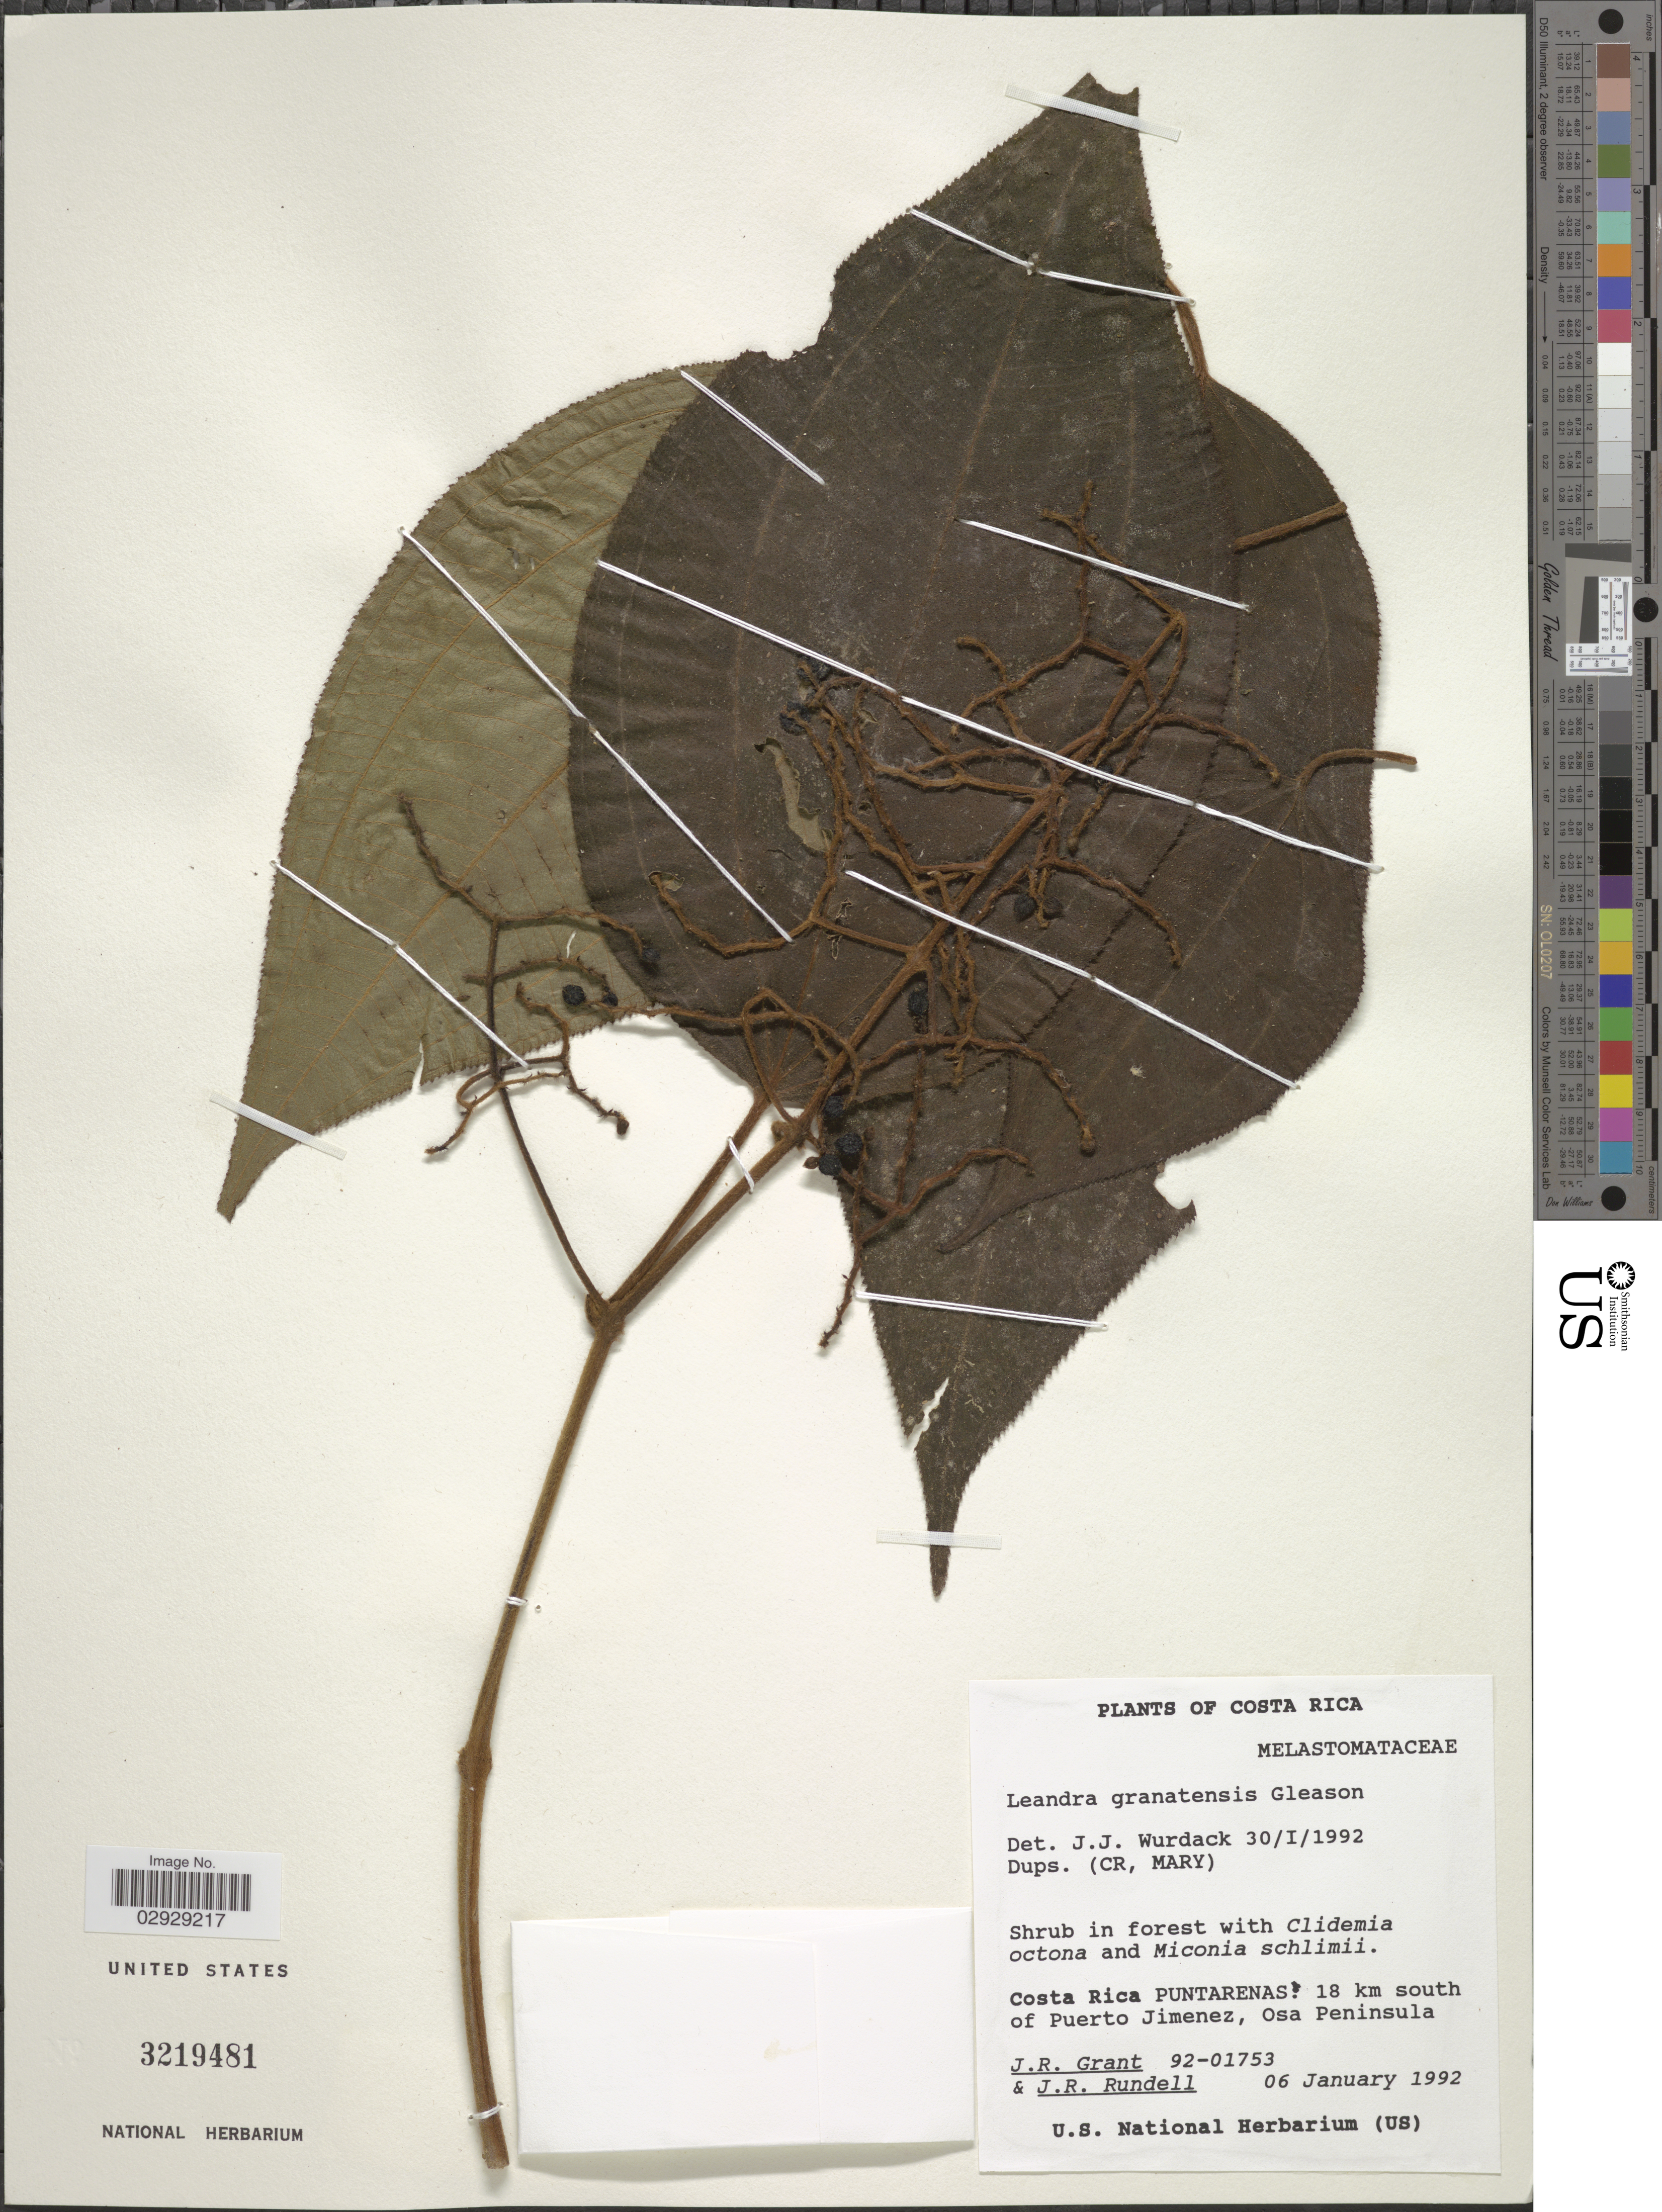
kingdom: Plantae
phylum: Tracheophyta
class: Magnoliopsida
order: Myrtales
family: Melastomataceae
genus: Leandra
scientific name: Leandra granatensis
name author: Gleason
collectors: J. Grant & J. R. Rundell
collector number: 92-01753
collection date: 1992-01-06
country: Costa Rica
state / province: Puntarenas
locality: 18 km south of Puerto Jimenez, Osa Peninsula.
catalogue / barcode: US 3219481